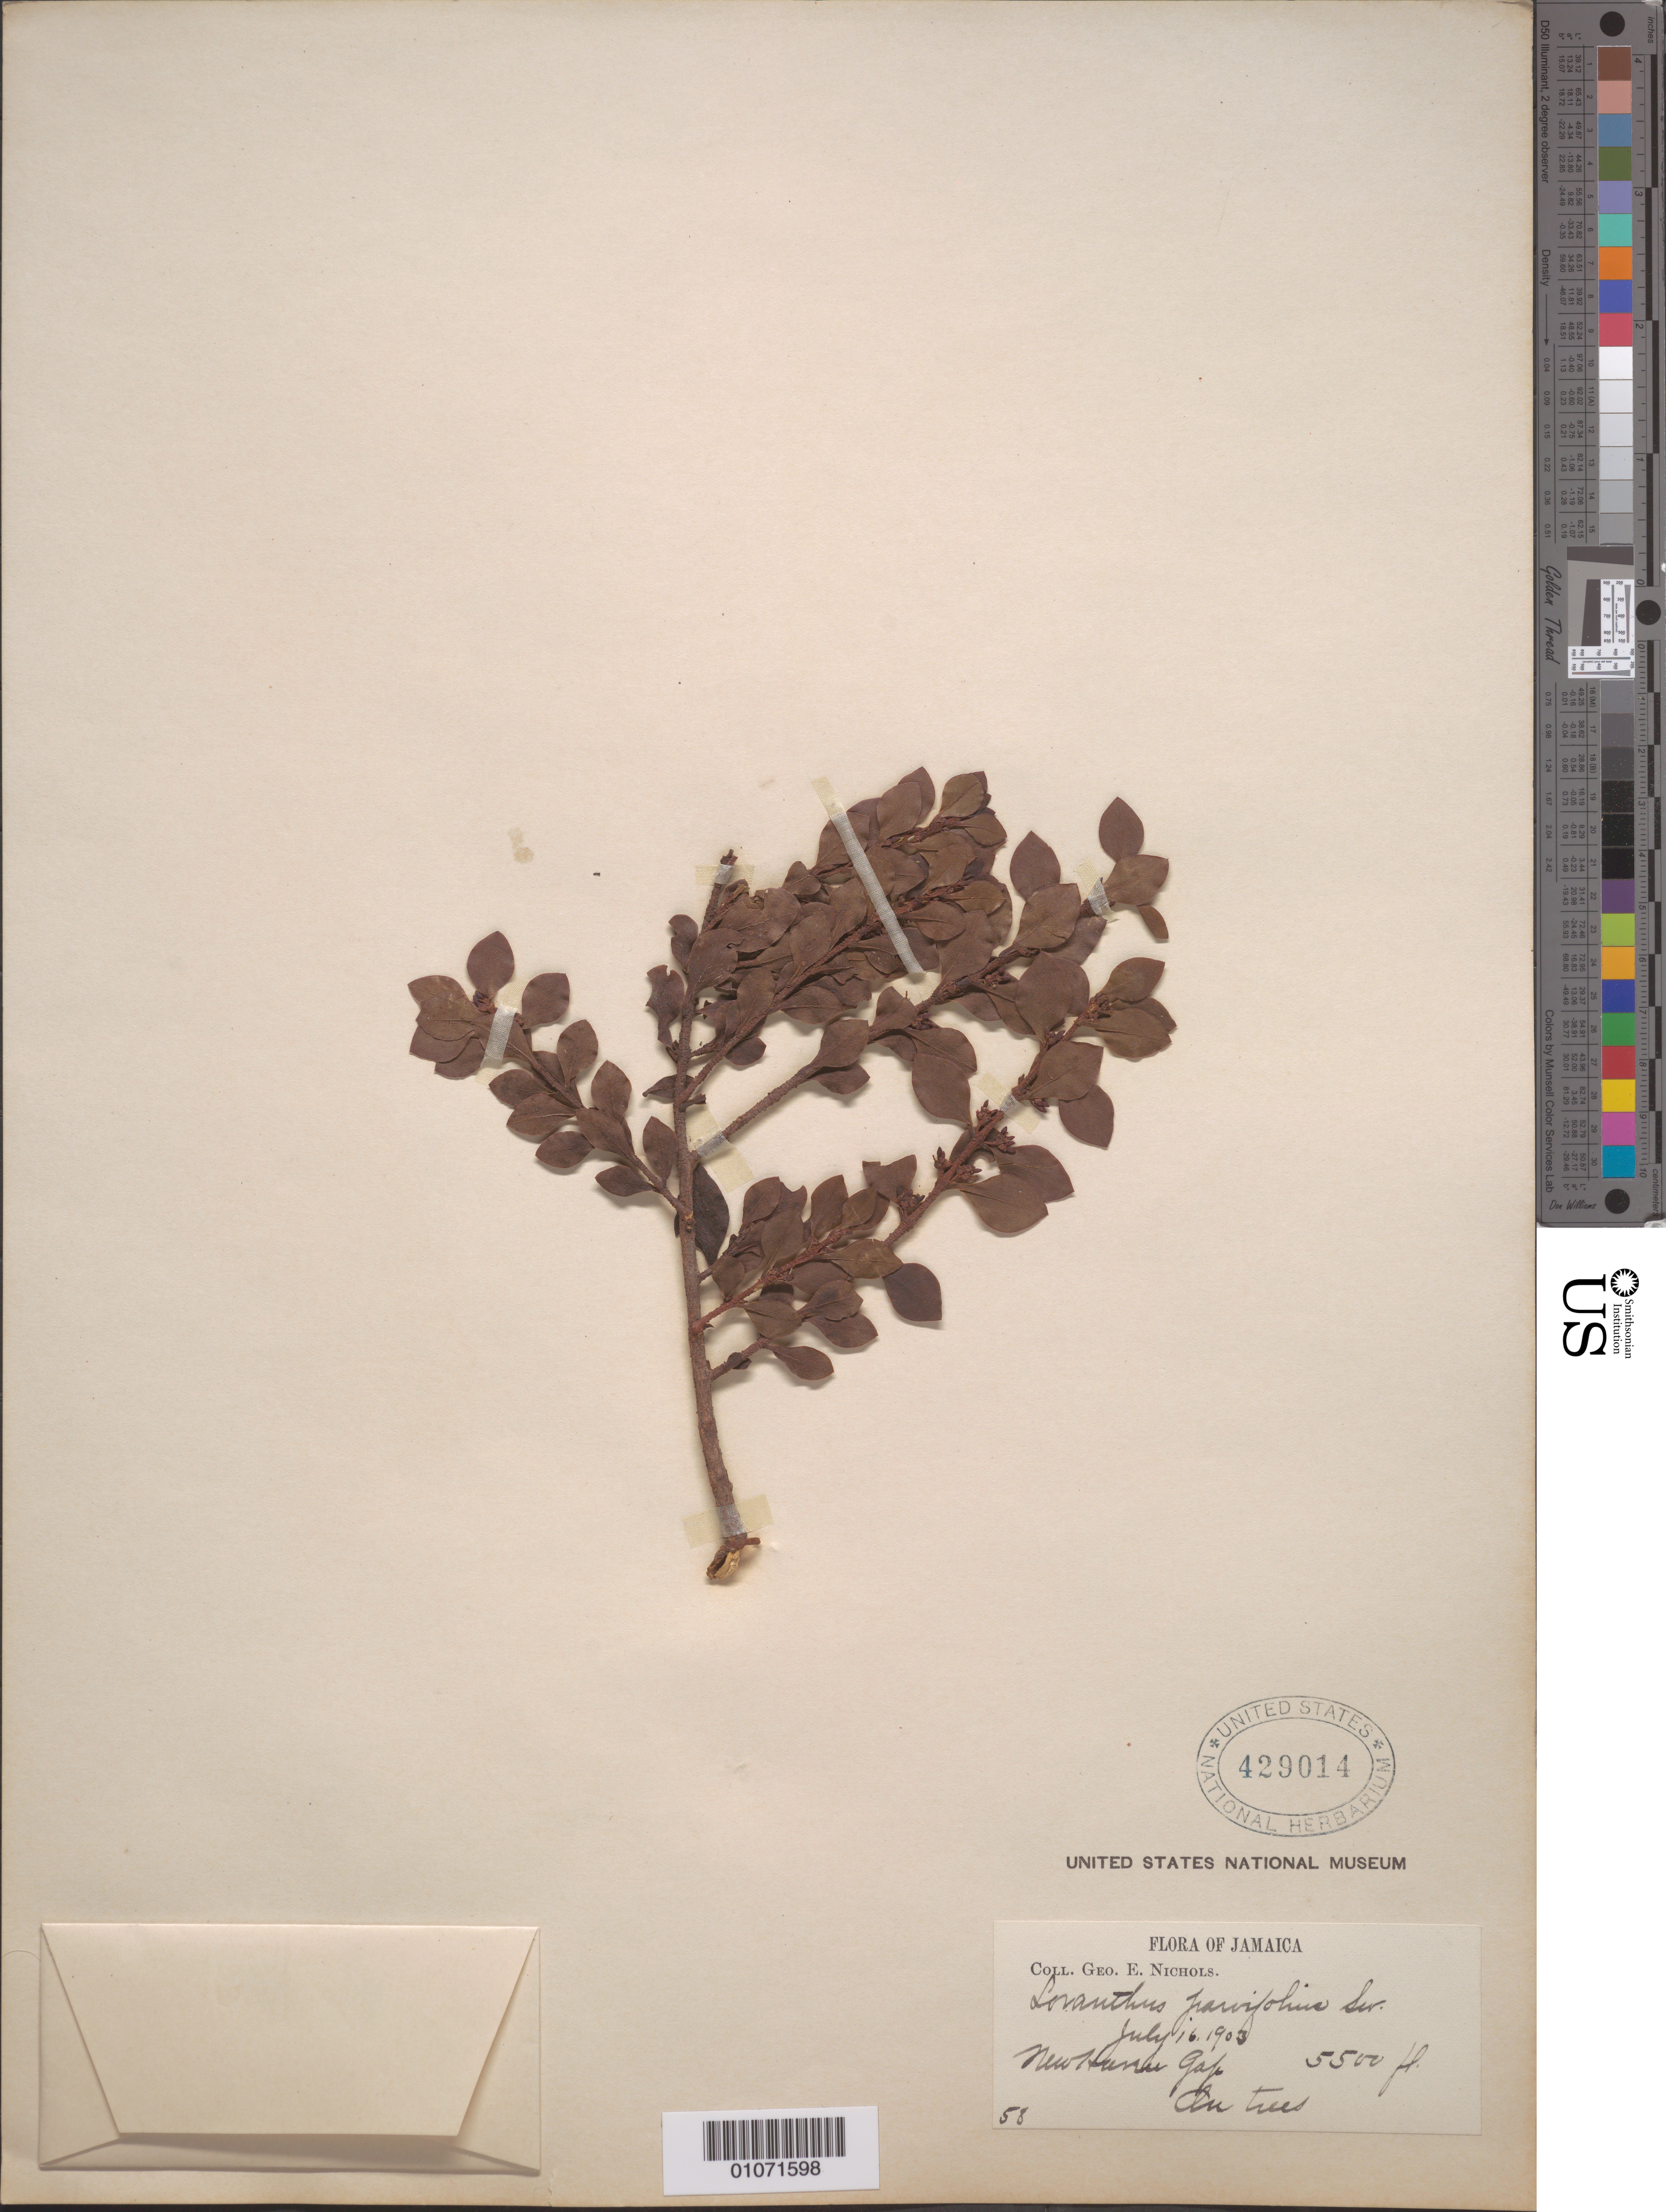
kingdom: Plantae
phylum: Tracheophyta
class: Magnoliopsida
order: Santalales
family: Loranthaceae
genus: Dendropemon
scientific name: Dendropemon parvifolius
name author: (Sw.) Steud.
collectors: G. E. Nichols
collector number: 58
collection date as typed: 16 Jul 1903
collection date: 1903-07-16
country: Jamaica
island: Jamaica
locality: New Hanu Gap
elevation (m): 1676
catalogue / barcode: US 429014